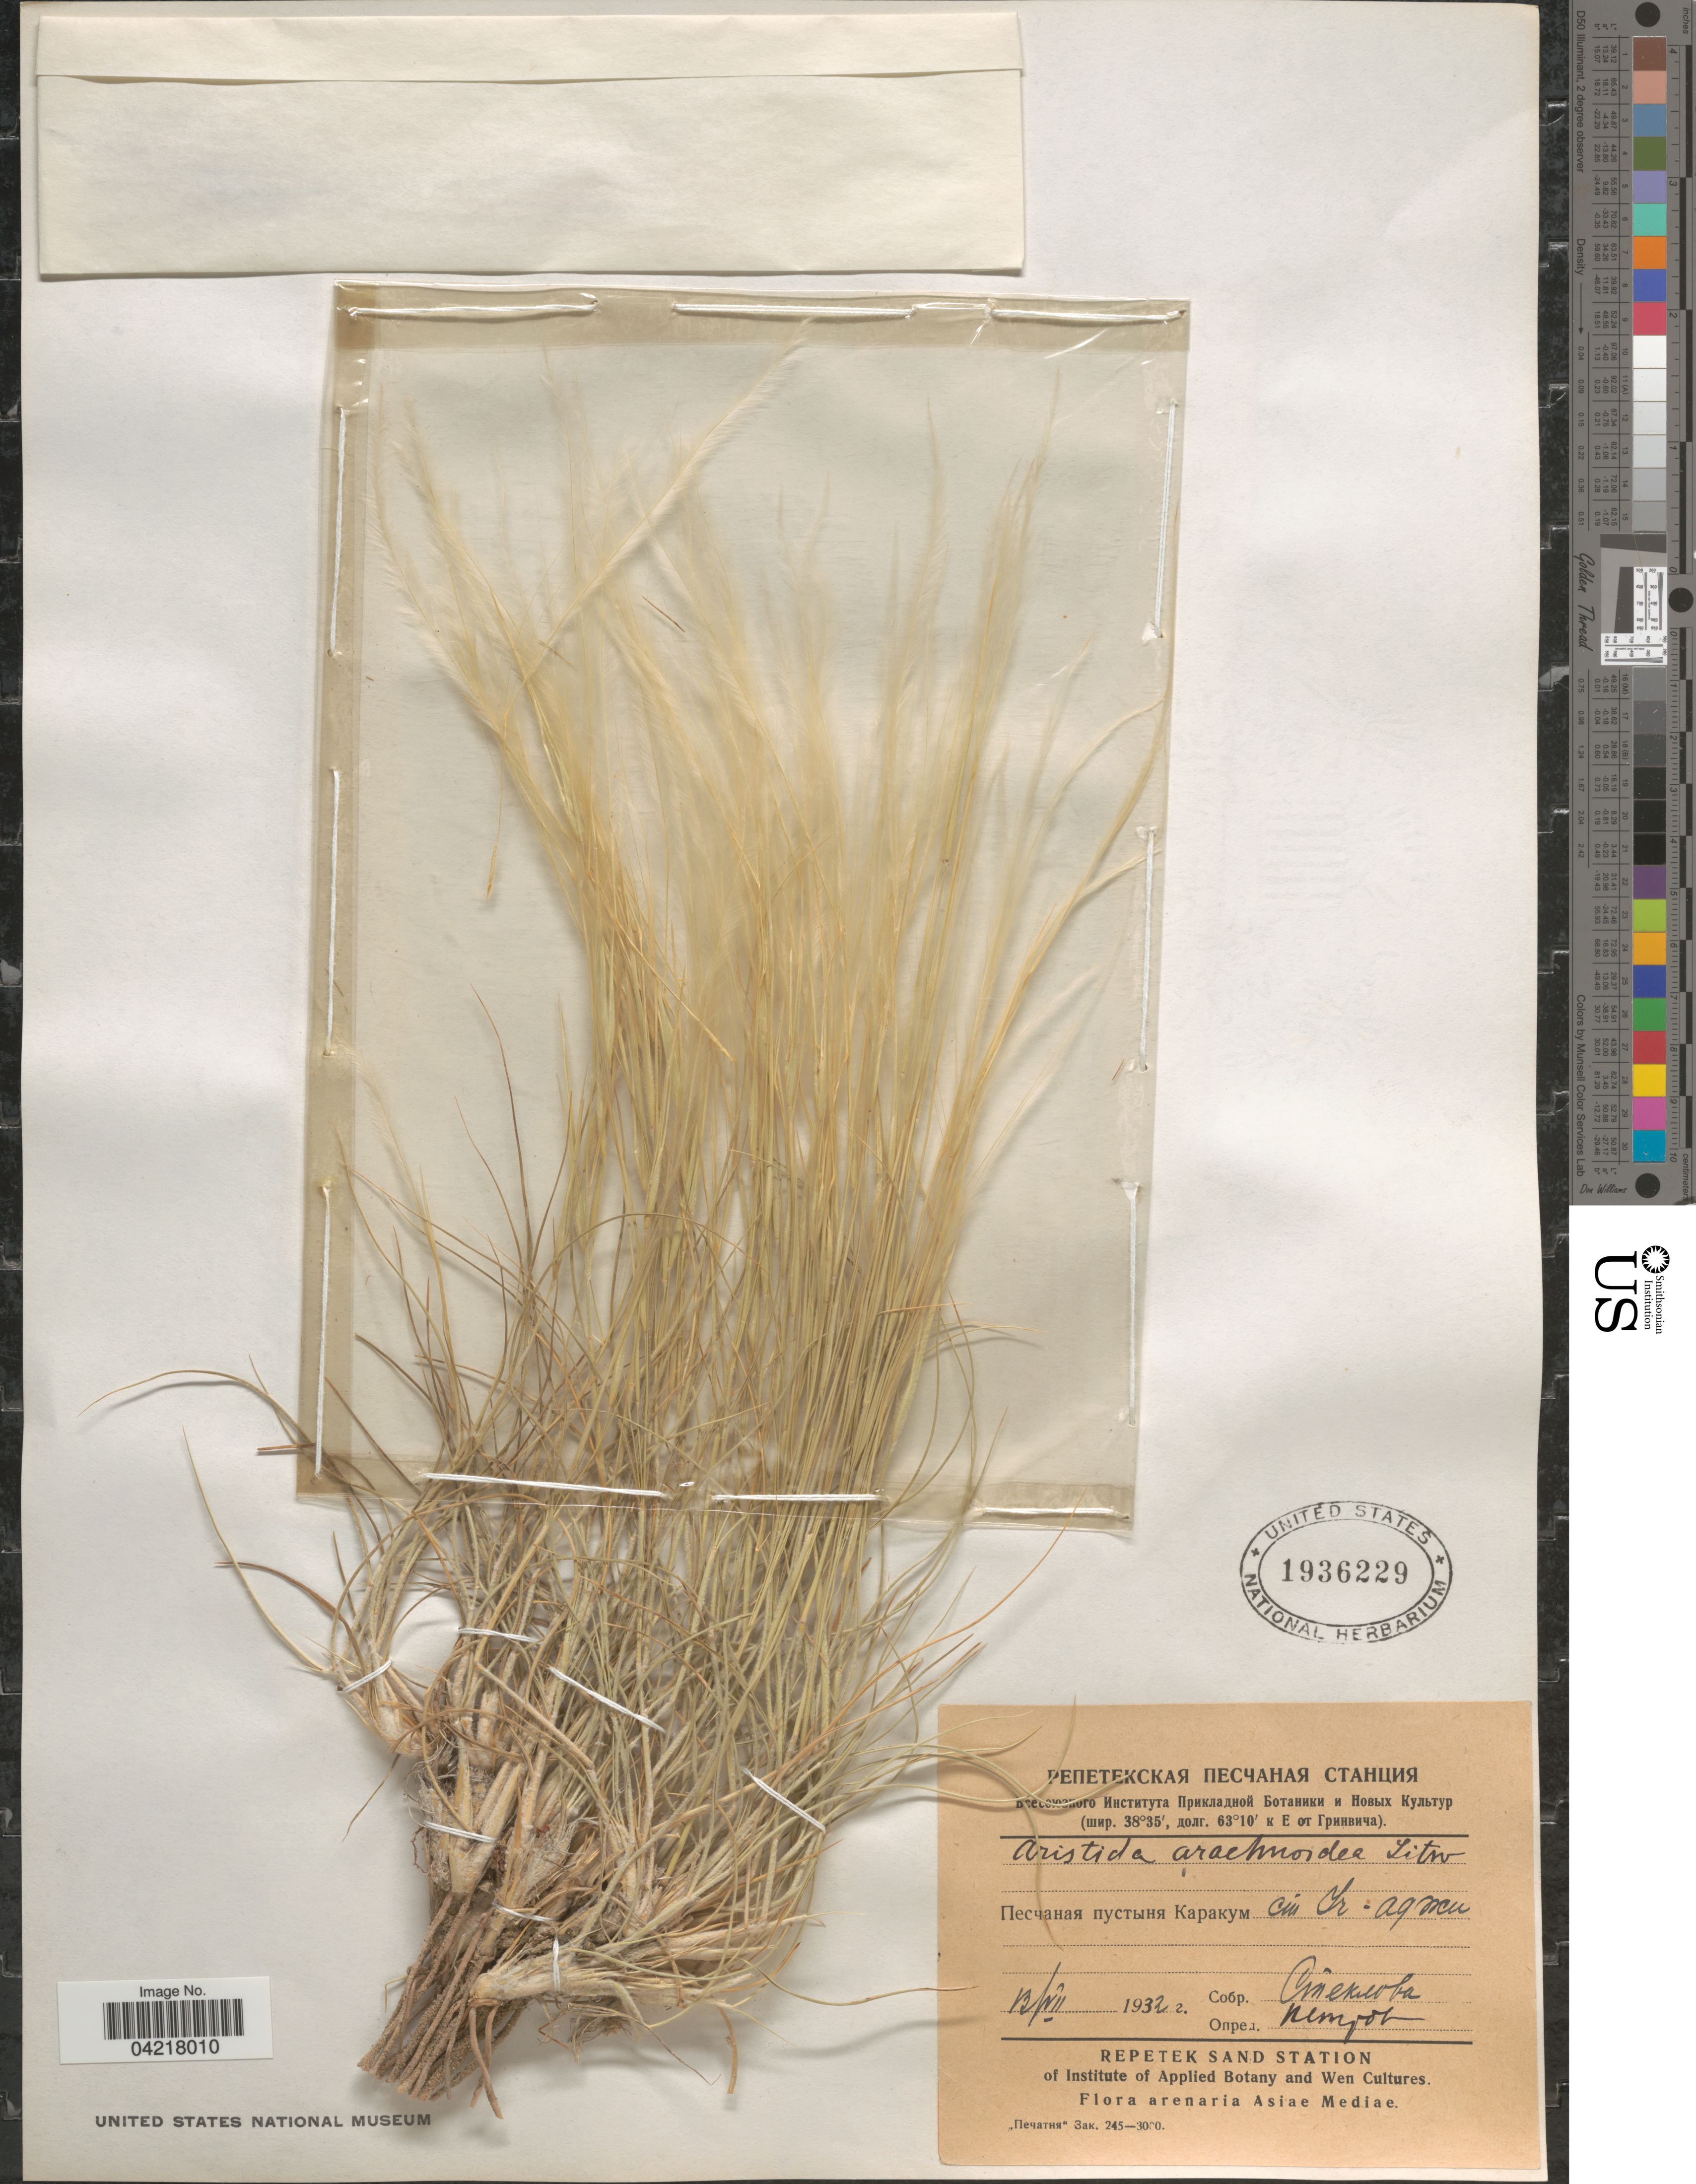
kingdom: Plantae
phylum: Tracheophyta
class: Liliopsida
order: Poales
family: Poaceae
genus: Stipagrostis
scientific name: Stipagrostis arachnoidea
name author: (Litv.) De Winter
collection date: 1932-07-13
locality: X. Arenaria Asiae Mediae.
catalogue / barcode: US 1936229